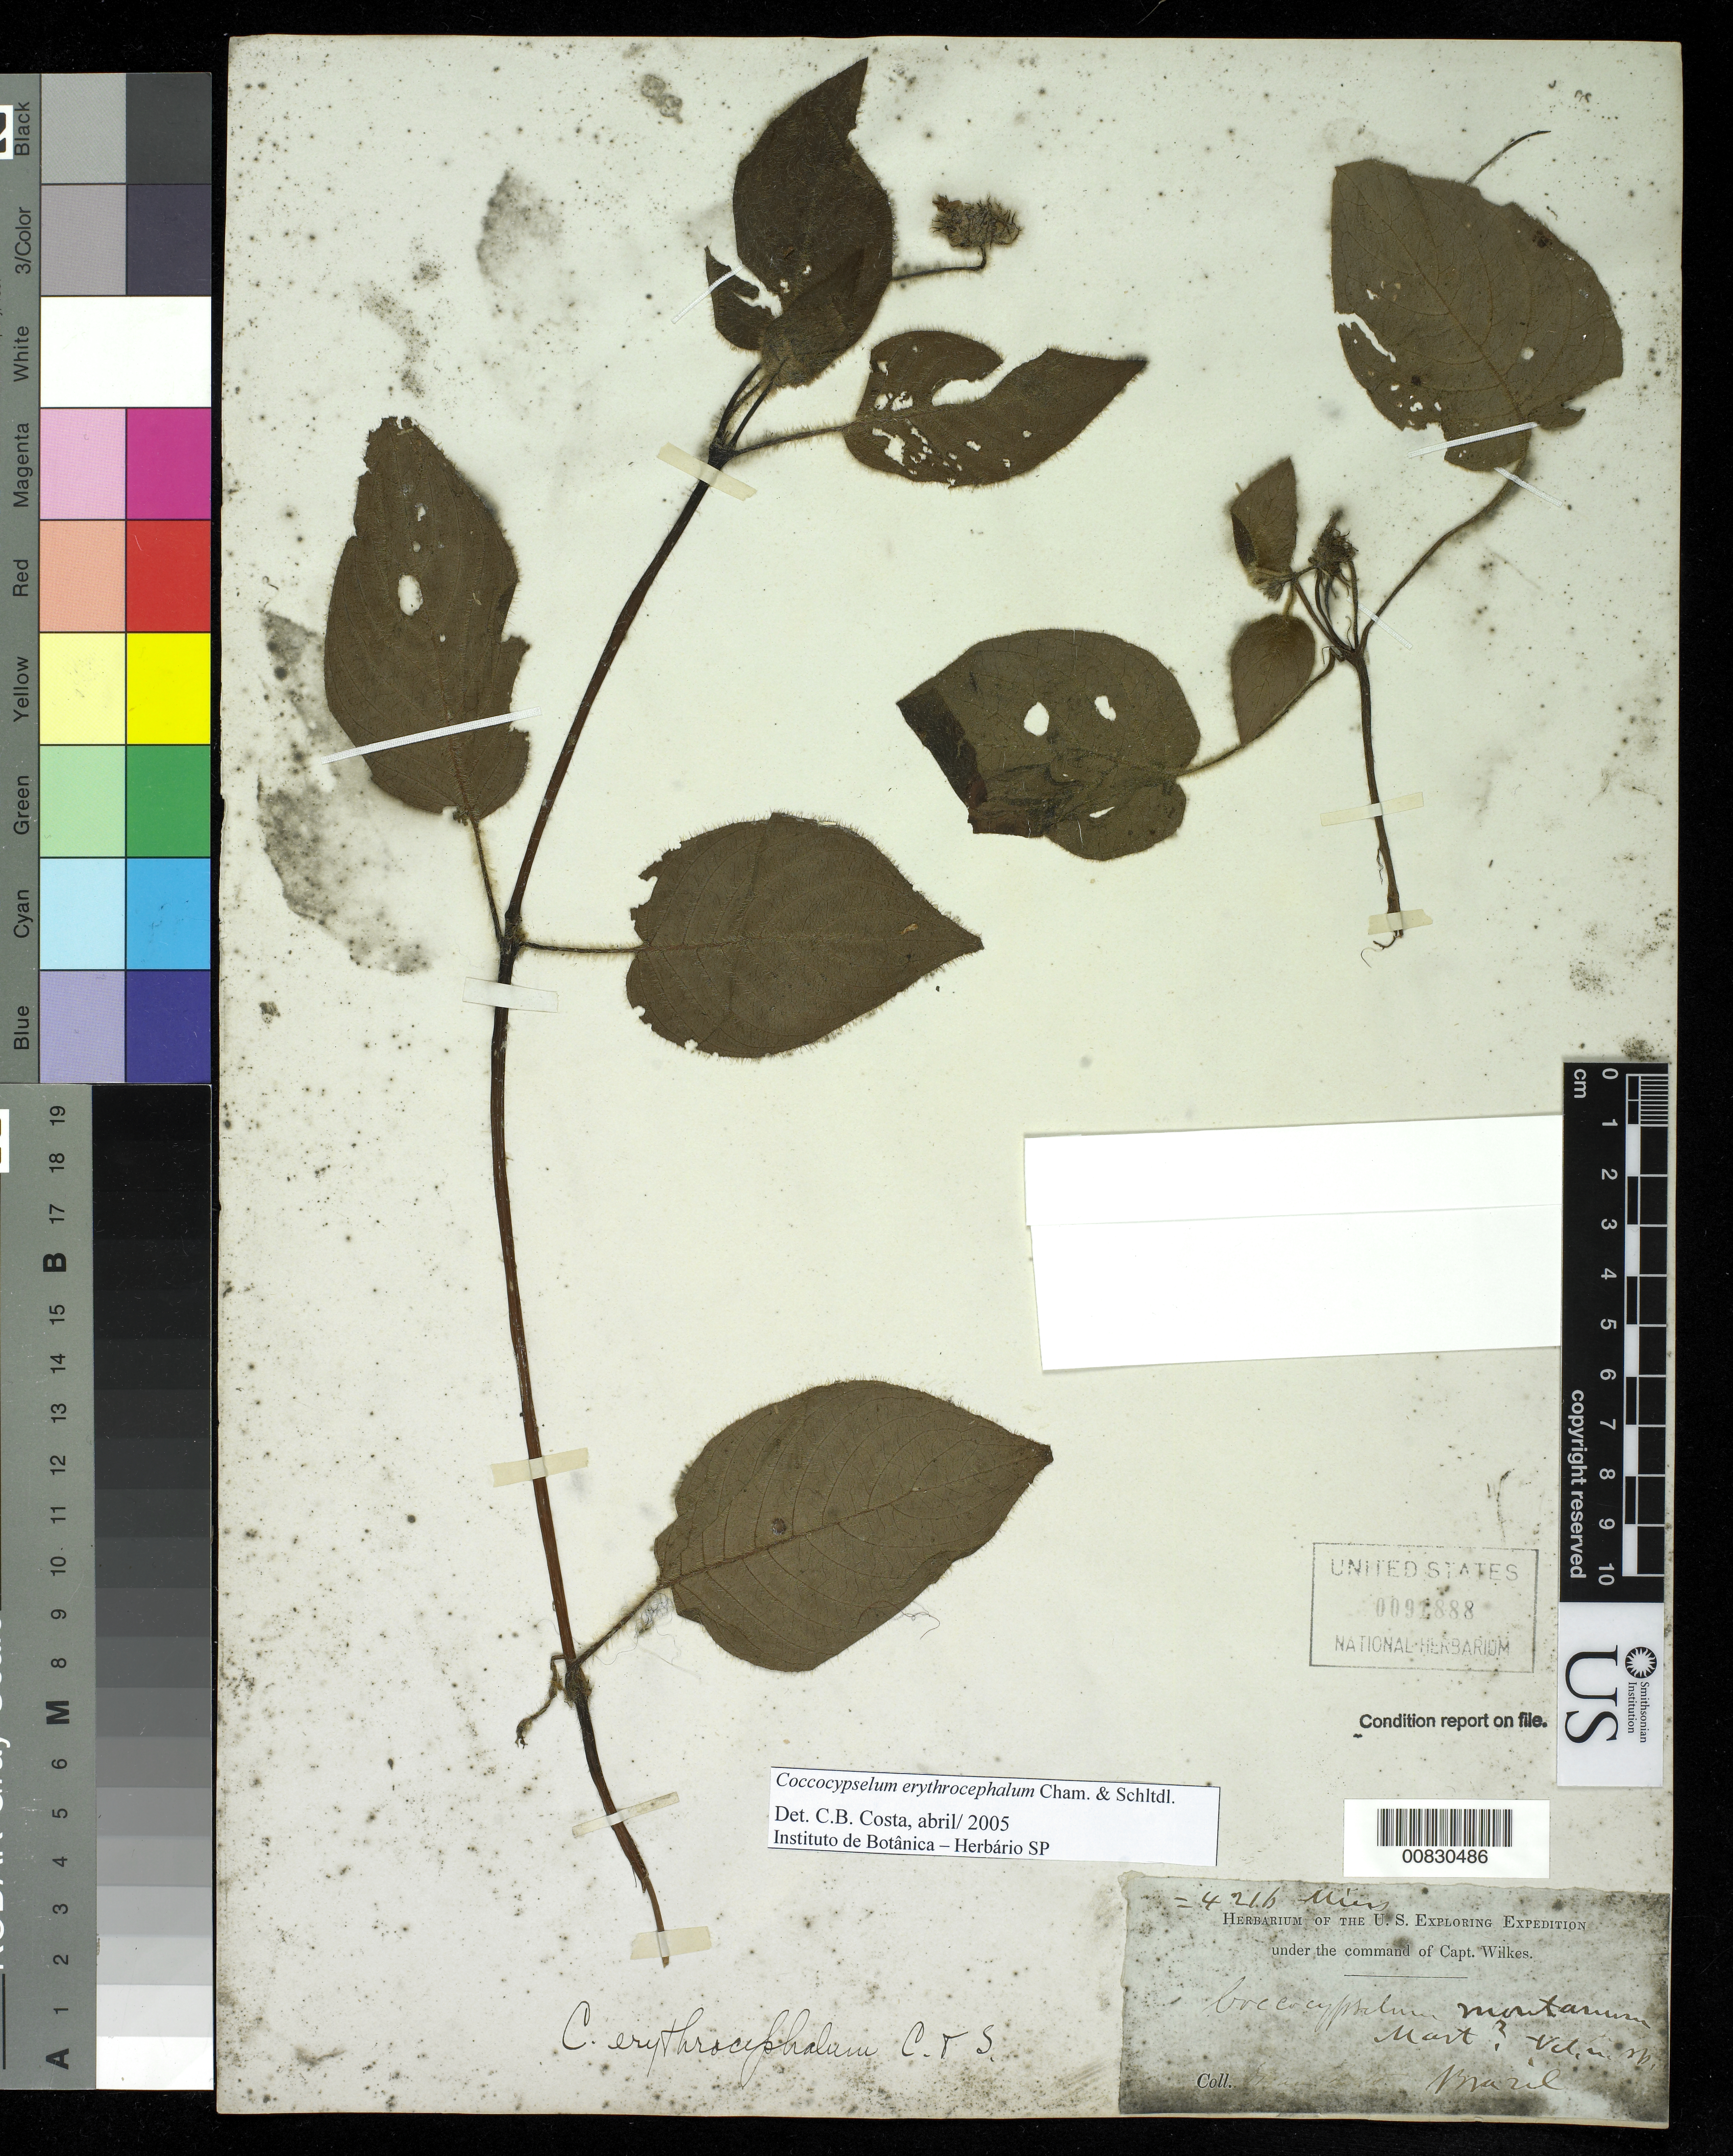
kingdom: Plantae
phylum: Tracheophyta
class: Magnoliopsida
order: Gentianales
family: Rubiaceae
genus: Coccocypselum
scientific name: Coccocypselum erythrocephalum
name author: Cham. & Schltdl.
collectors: Wilkes Explor. Exped.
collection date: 1838/1842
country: Brazil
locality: Organ Mts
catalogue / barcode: US 91888